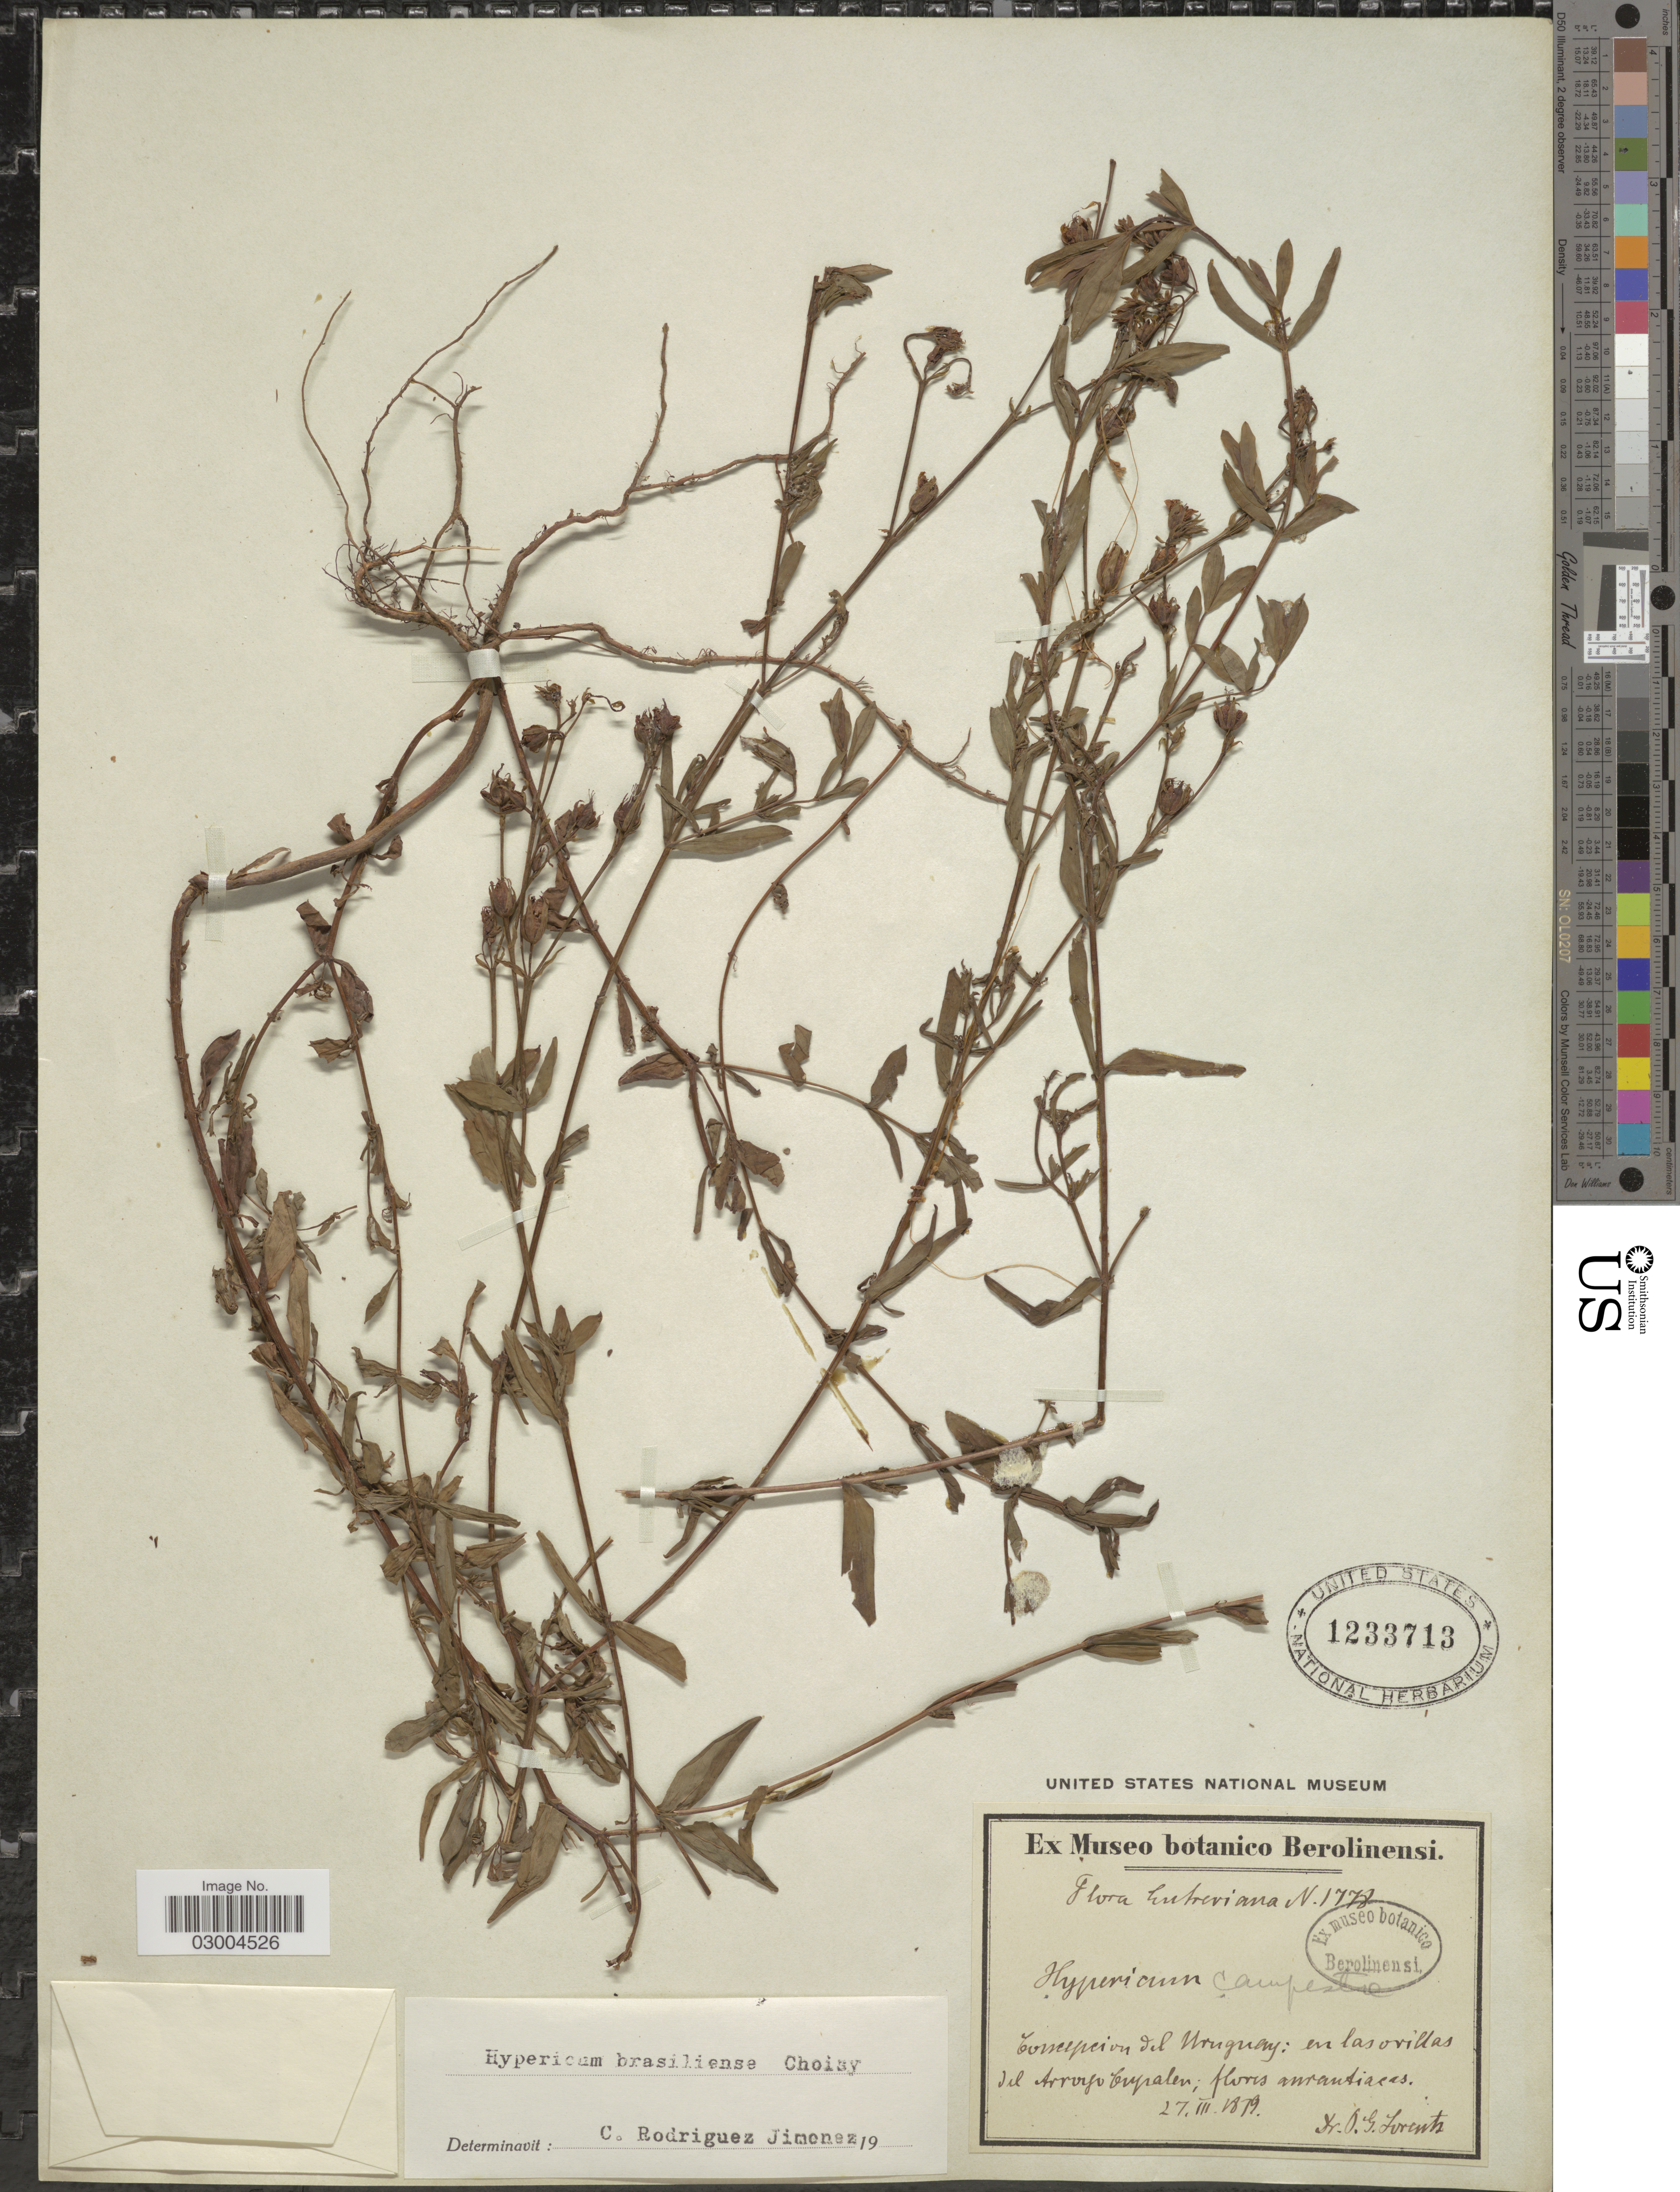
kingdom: Plantae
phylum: Tracheophyta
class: Magnoliopsida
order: Malpighiales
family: Hypericaceae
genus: Hypericum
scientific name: Hypericum brasiliense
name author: Choisy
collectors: P. G. Lorentz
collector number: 1778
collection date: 1879-03-27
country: Uruguay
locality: Entreriana. Concepcion del Uruguay: en las orillas del Arroyo Cupalen.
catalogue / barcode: US 1233713